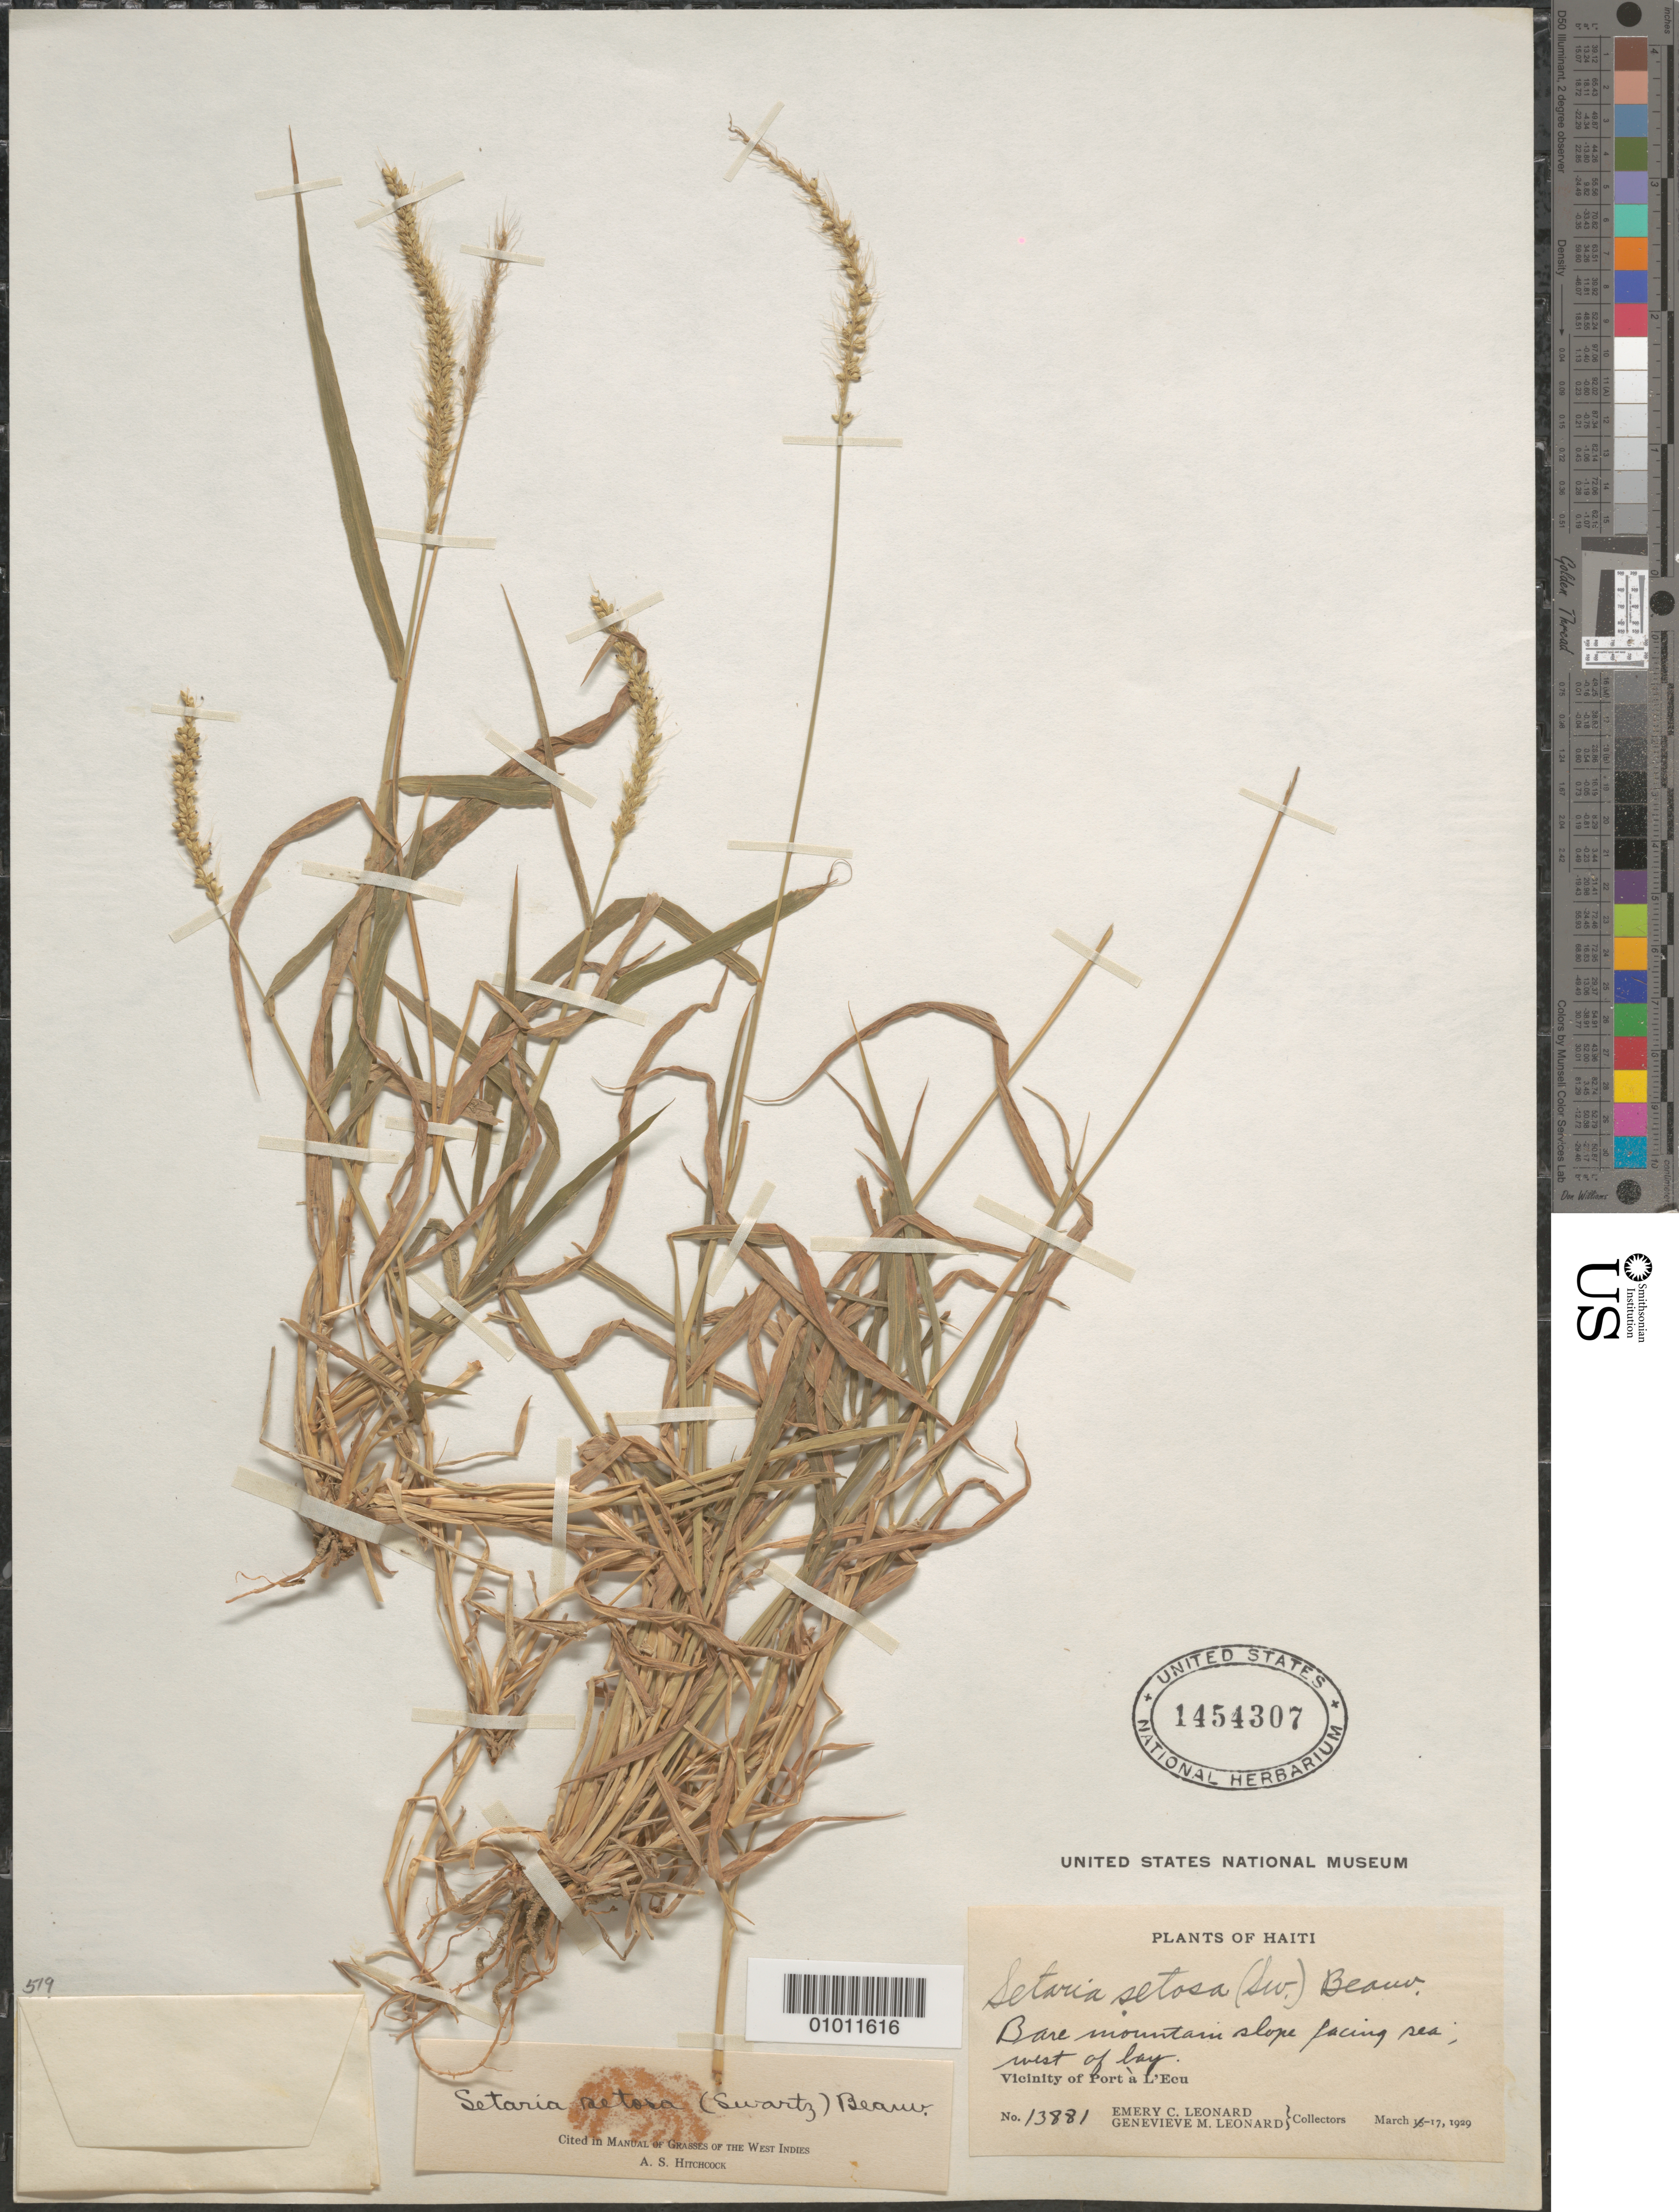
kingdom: Plantae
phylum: Tracheophyta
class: Liliopsida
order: Poales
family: Poaceae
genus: Setaria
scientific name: Setaria setosa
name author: (Sw.) P. Beauv.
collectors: E. C. Leonard & G. M. Leonard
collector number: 13881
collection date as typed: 17 Mar 1929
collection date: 1929-03-17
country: Haiti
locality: Vicinity of Port a L'Ecu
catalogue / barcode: US 1454307